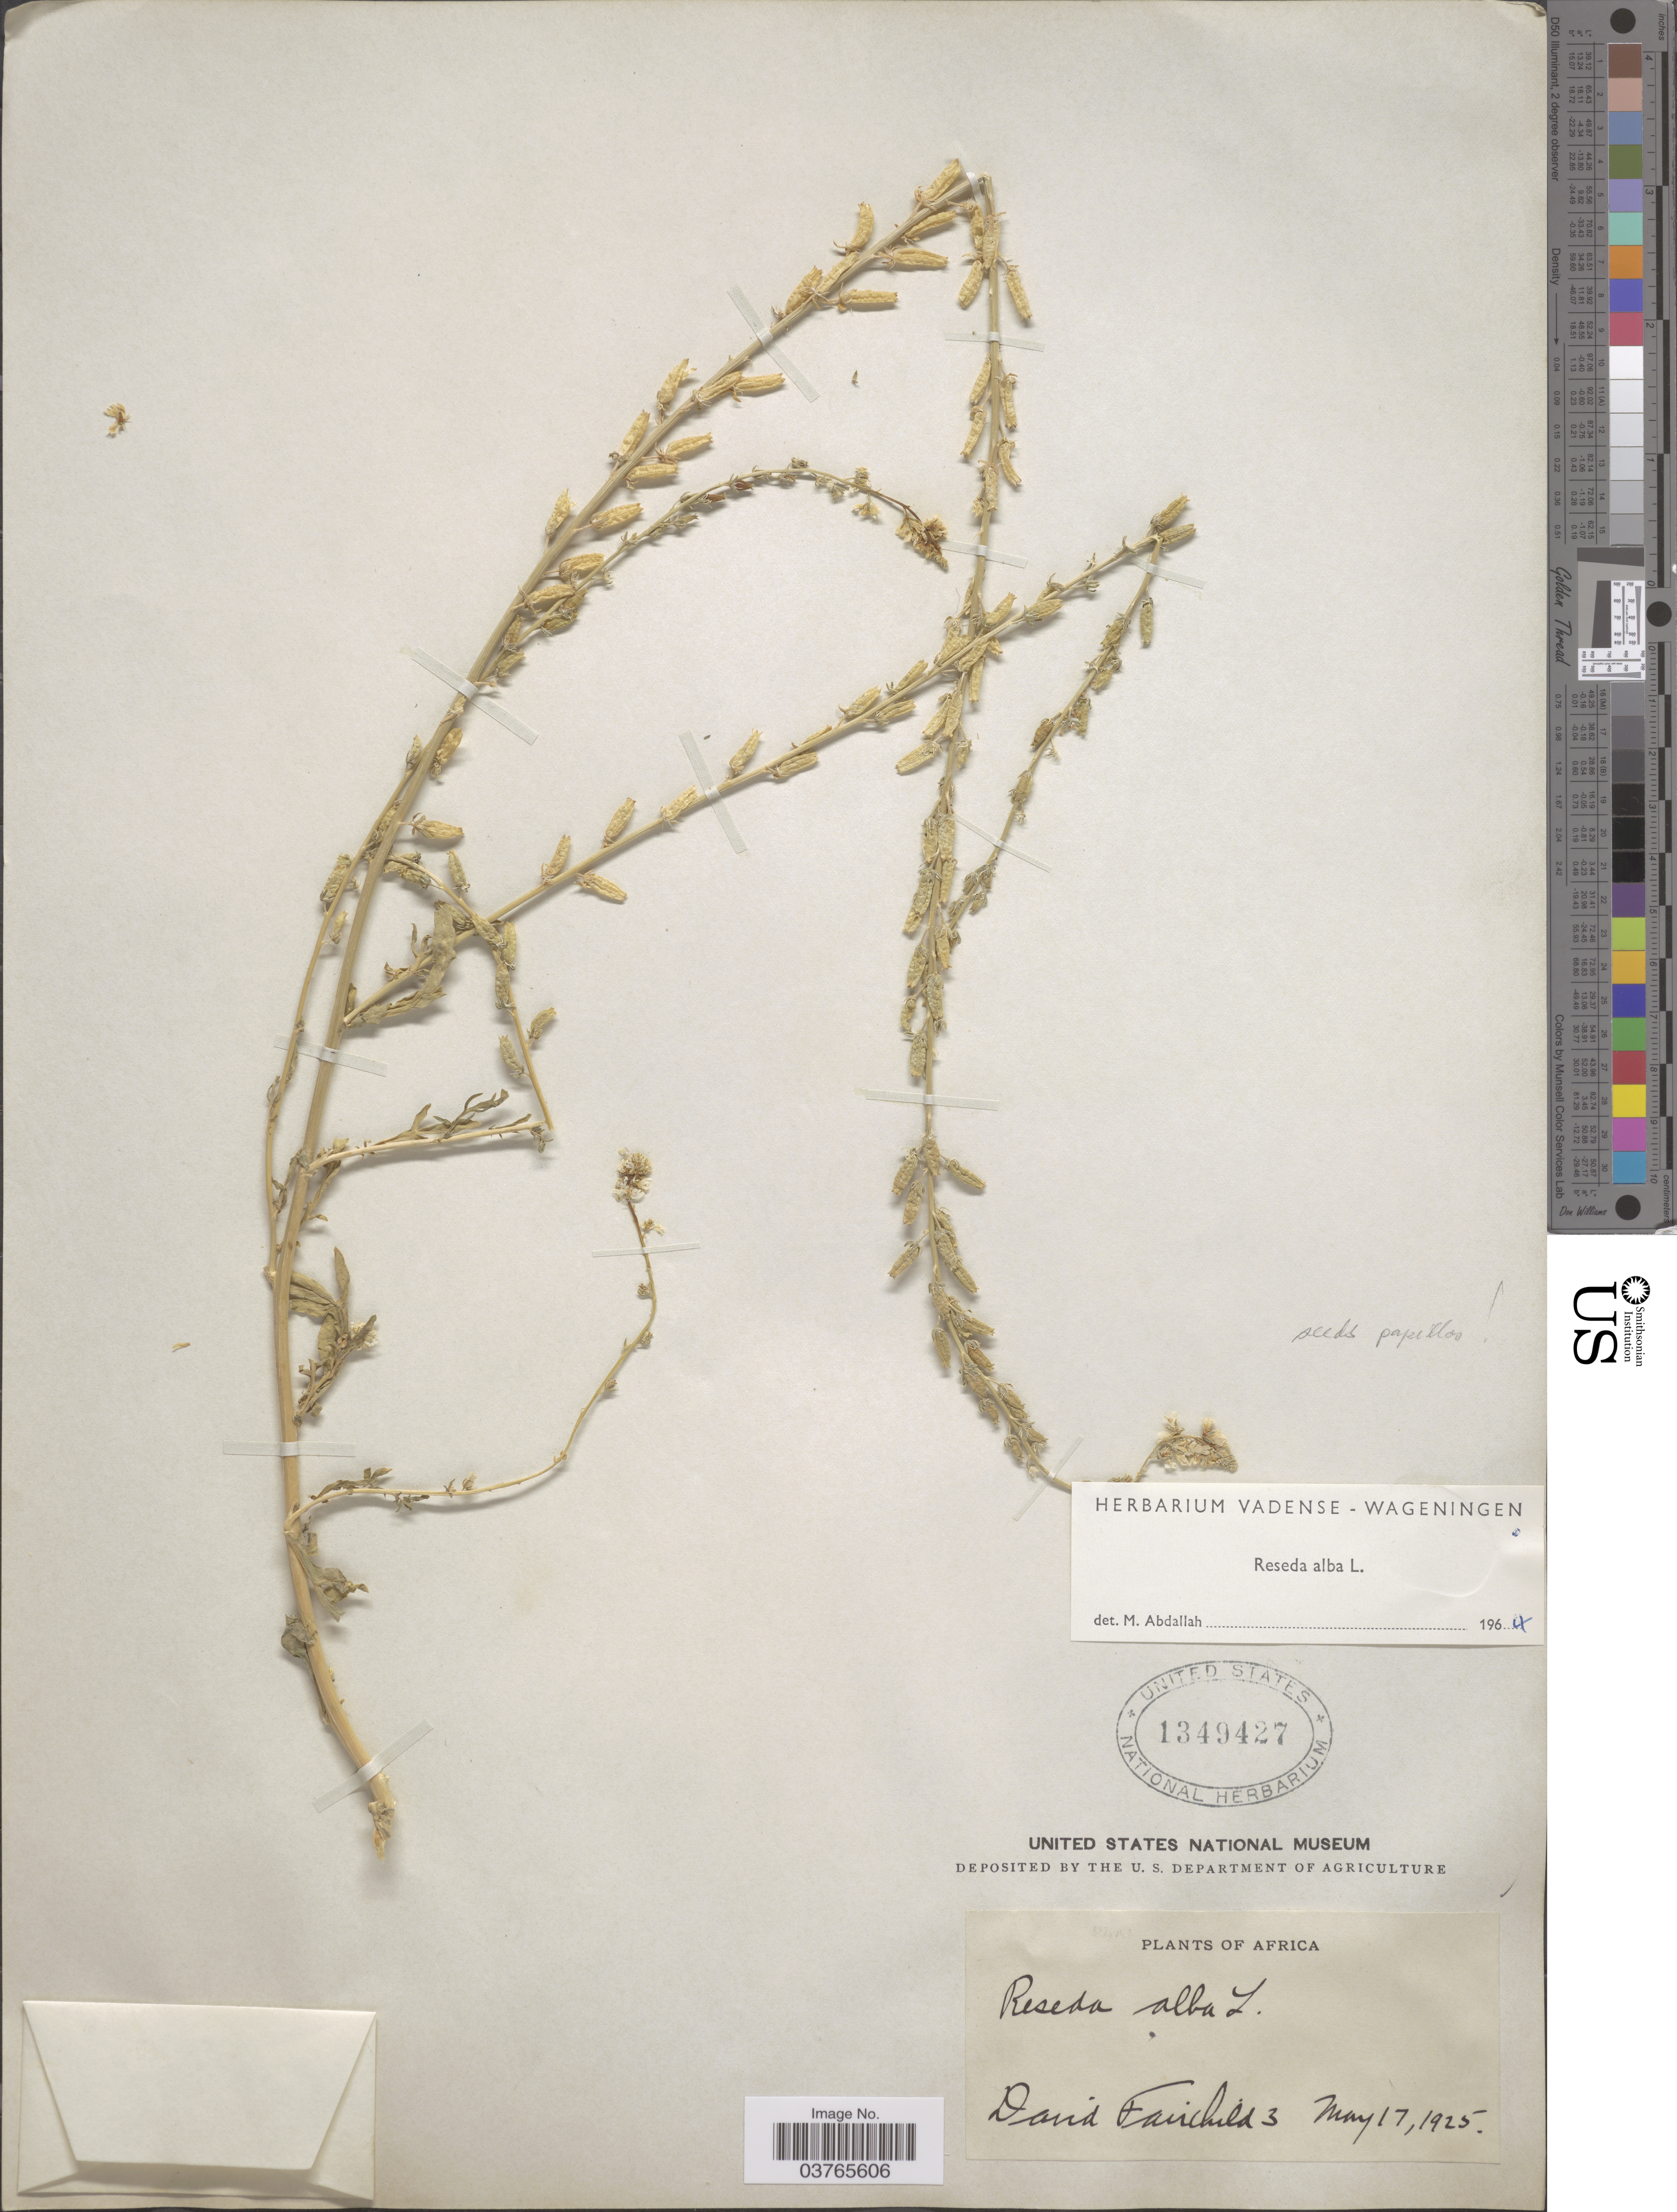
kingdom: Plantae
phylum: Tracheophyta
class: Magnoliopsida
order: Brassicales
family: Resedaceae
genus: Reseda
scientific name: Reseda alba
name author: L.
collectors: D. Fairchild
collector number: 3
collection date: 1925-05-17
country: Algeria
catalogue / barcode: US 1349427